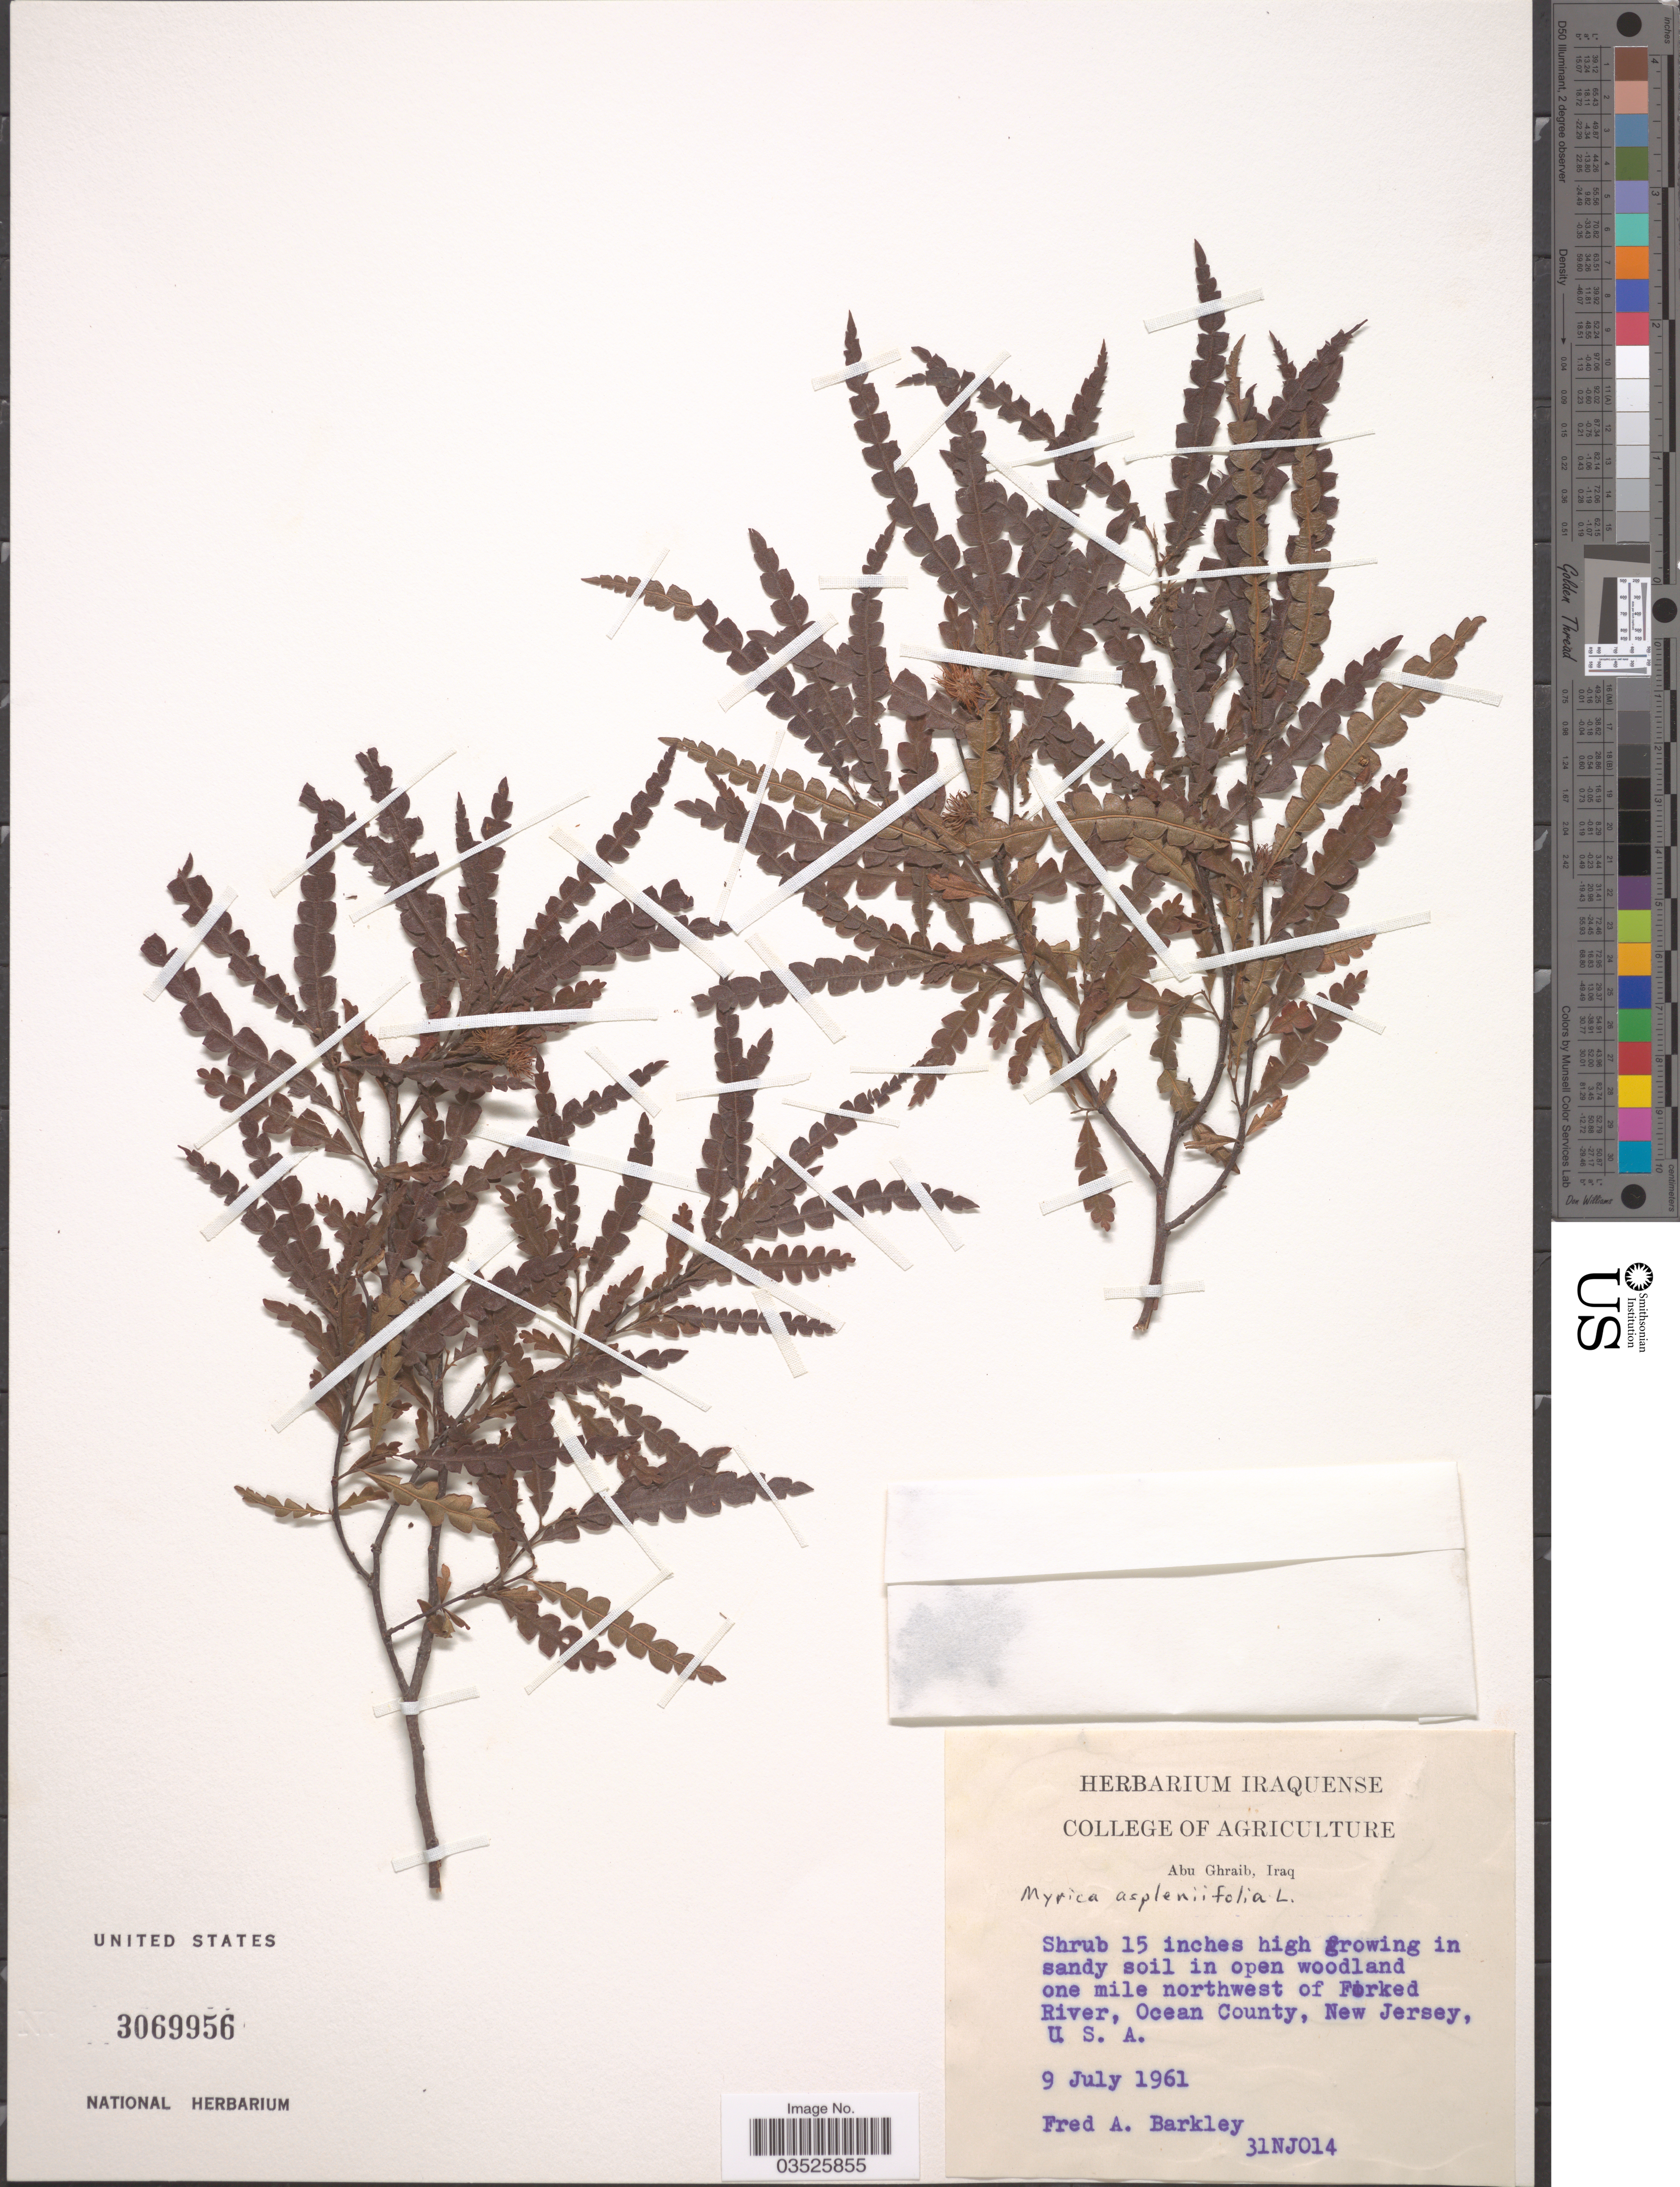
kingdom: Plantae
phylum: Tracheophyta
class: Magnoliopsida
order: Fagales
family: Myricaceae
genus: Comptonia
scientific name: Comptonia peregrina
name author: (L.) J.M. Coult.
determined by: Strong, Mark T., (BOT), Smithsonian Institution - National Museum of Natural History (UNITED STATES)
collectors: F. A. Barkley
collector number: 31NJ014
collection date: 1961-07-09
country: United States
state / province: New Jersey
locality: In sandy soil in open woodland one mile northwest of Forked River, Ocean County.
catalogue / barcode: US 3069956